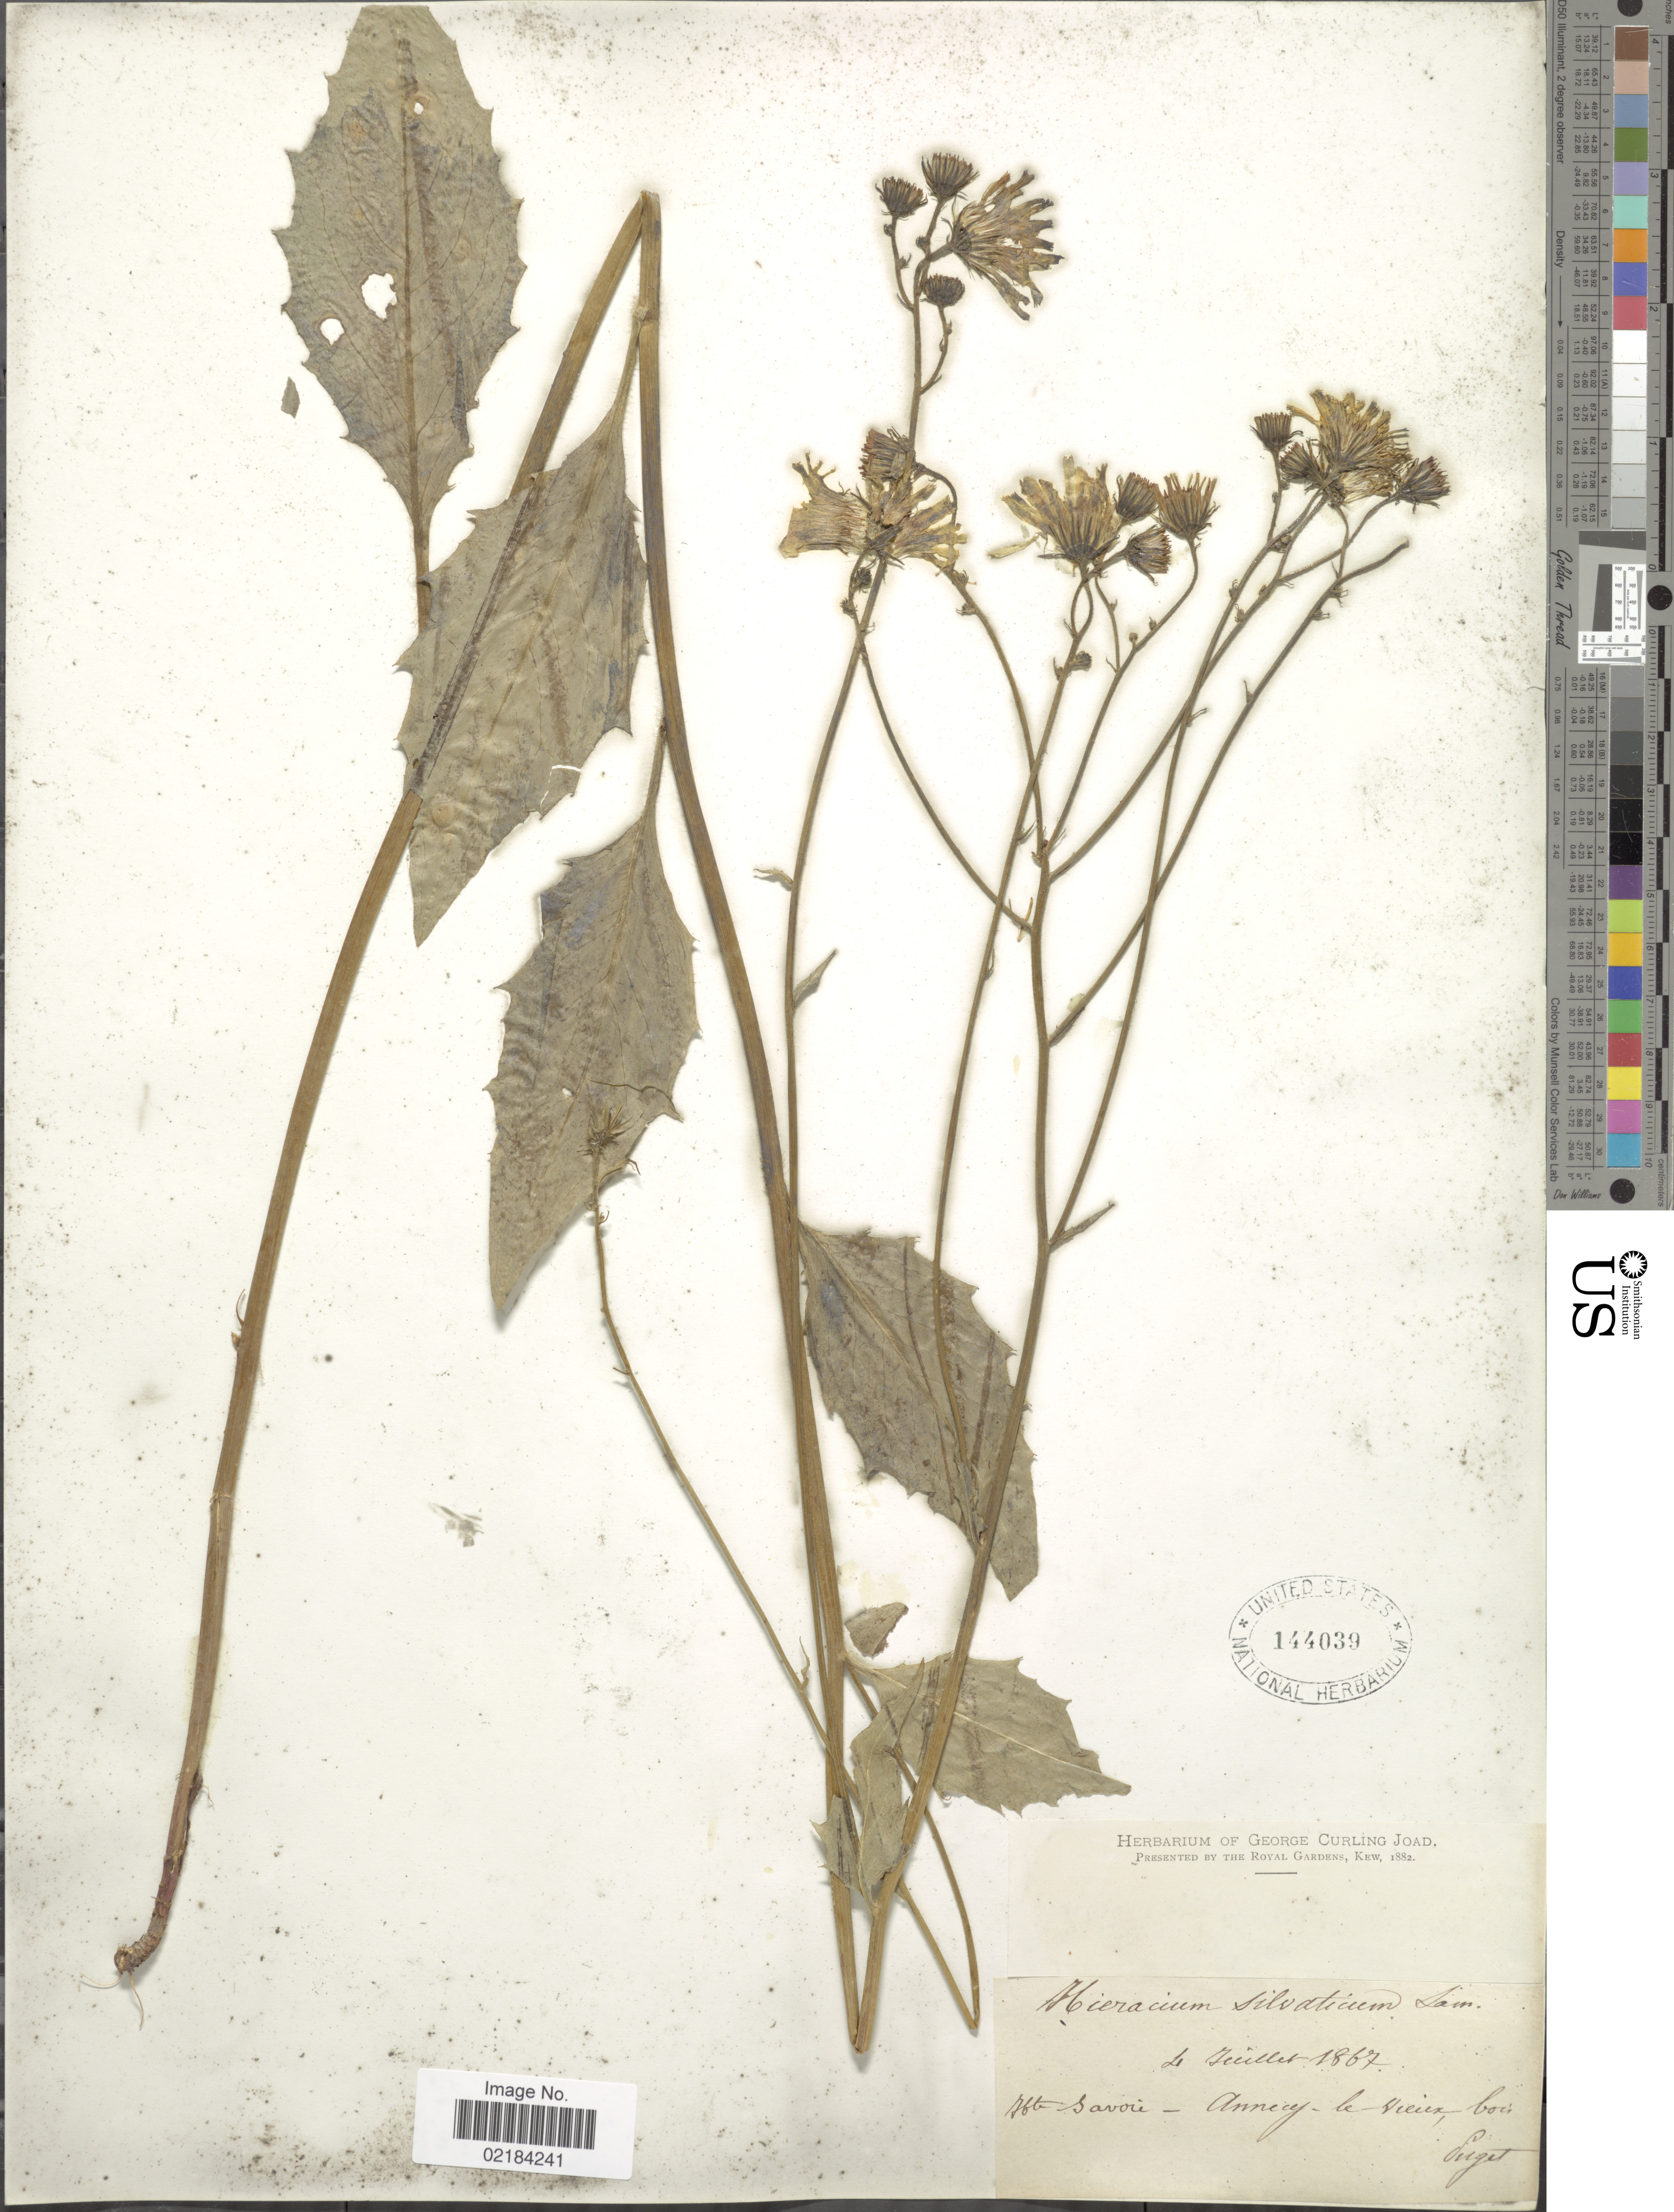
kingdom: Plantae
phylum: Tracheophyta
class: Magnoliopsida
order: Asterales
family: Asteraceae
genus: Hieracium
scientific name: Hieracium sylvaticum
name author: (L.) Gouan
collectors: -. Puget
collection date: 1867-07-04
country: France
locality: Ht savoie - Annecy - le- vieiaz [interpreted]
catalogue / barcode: US 144039